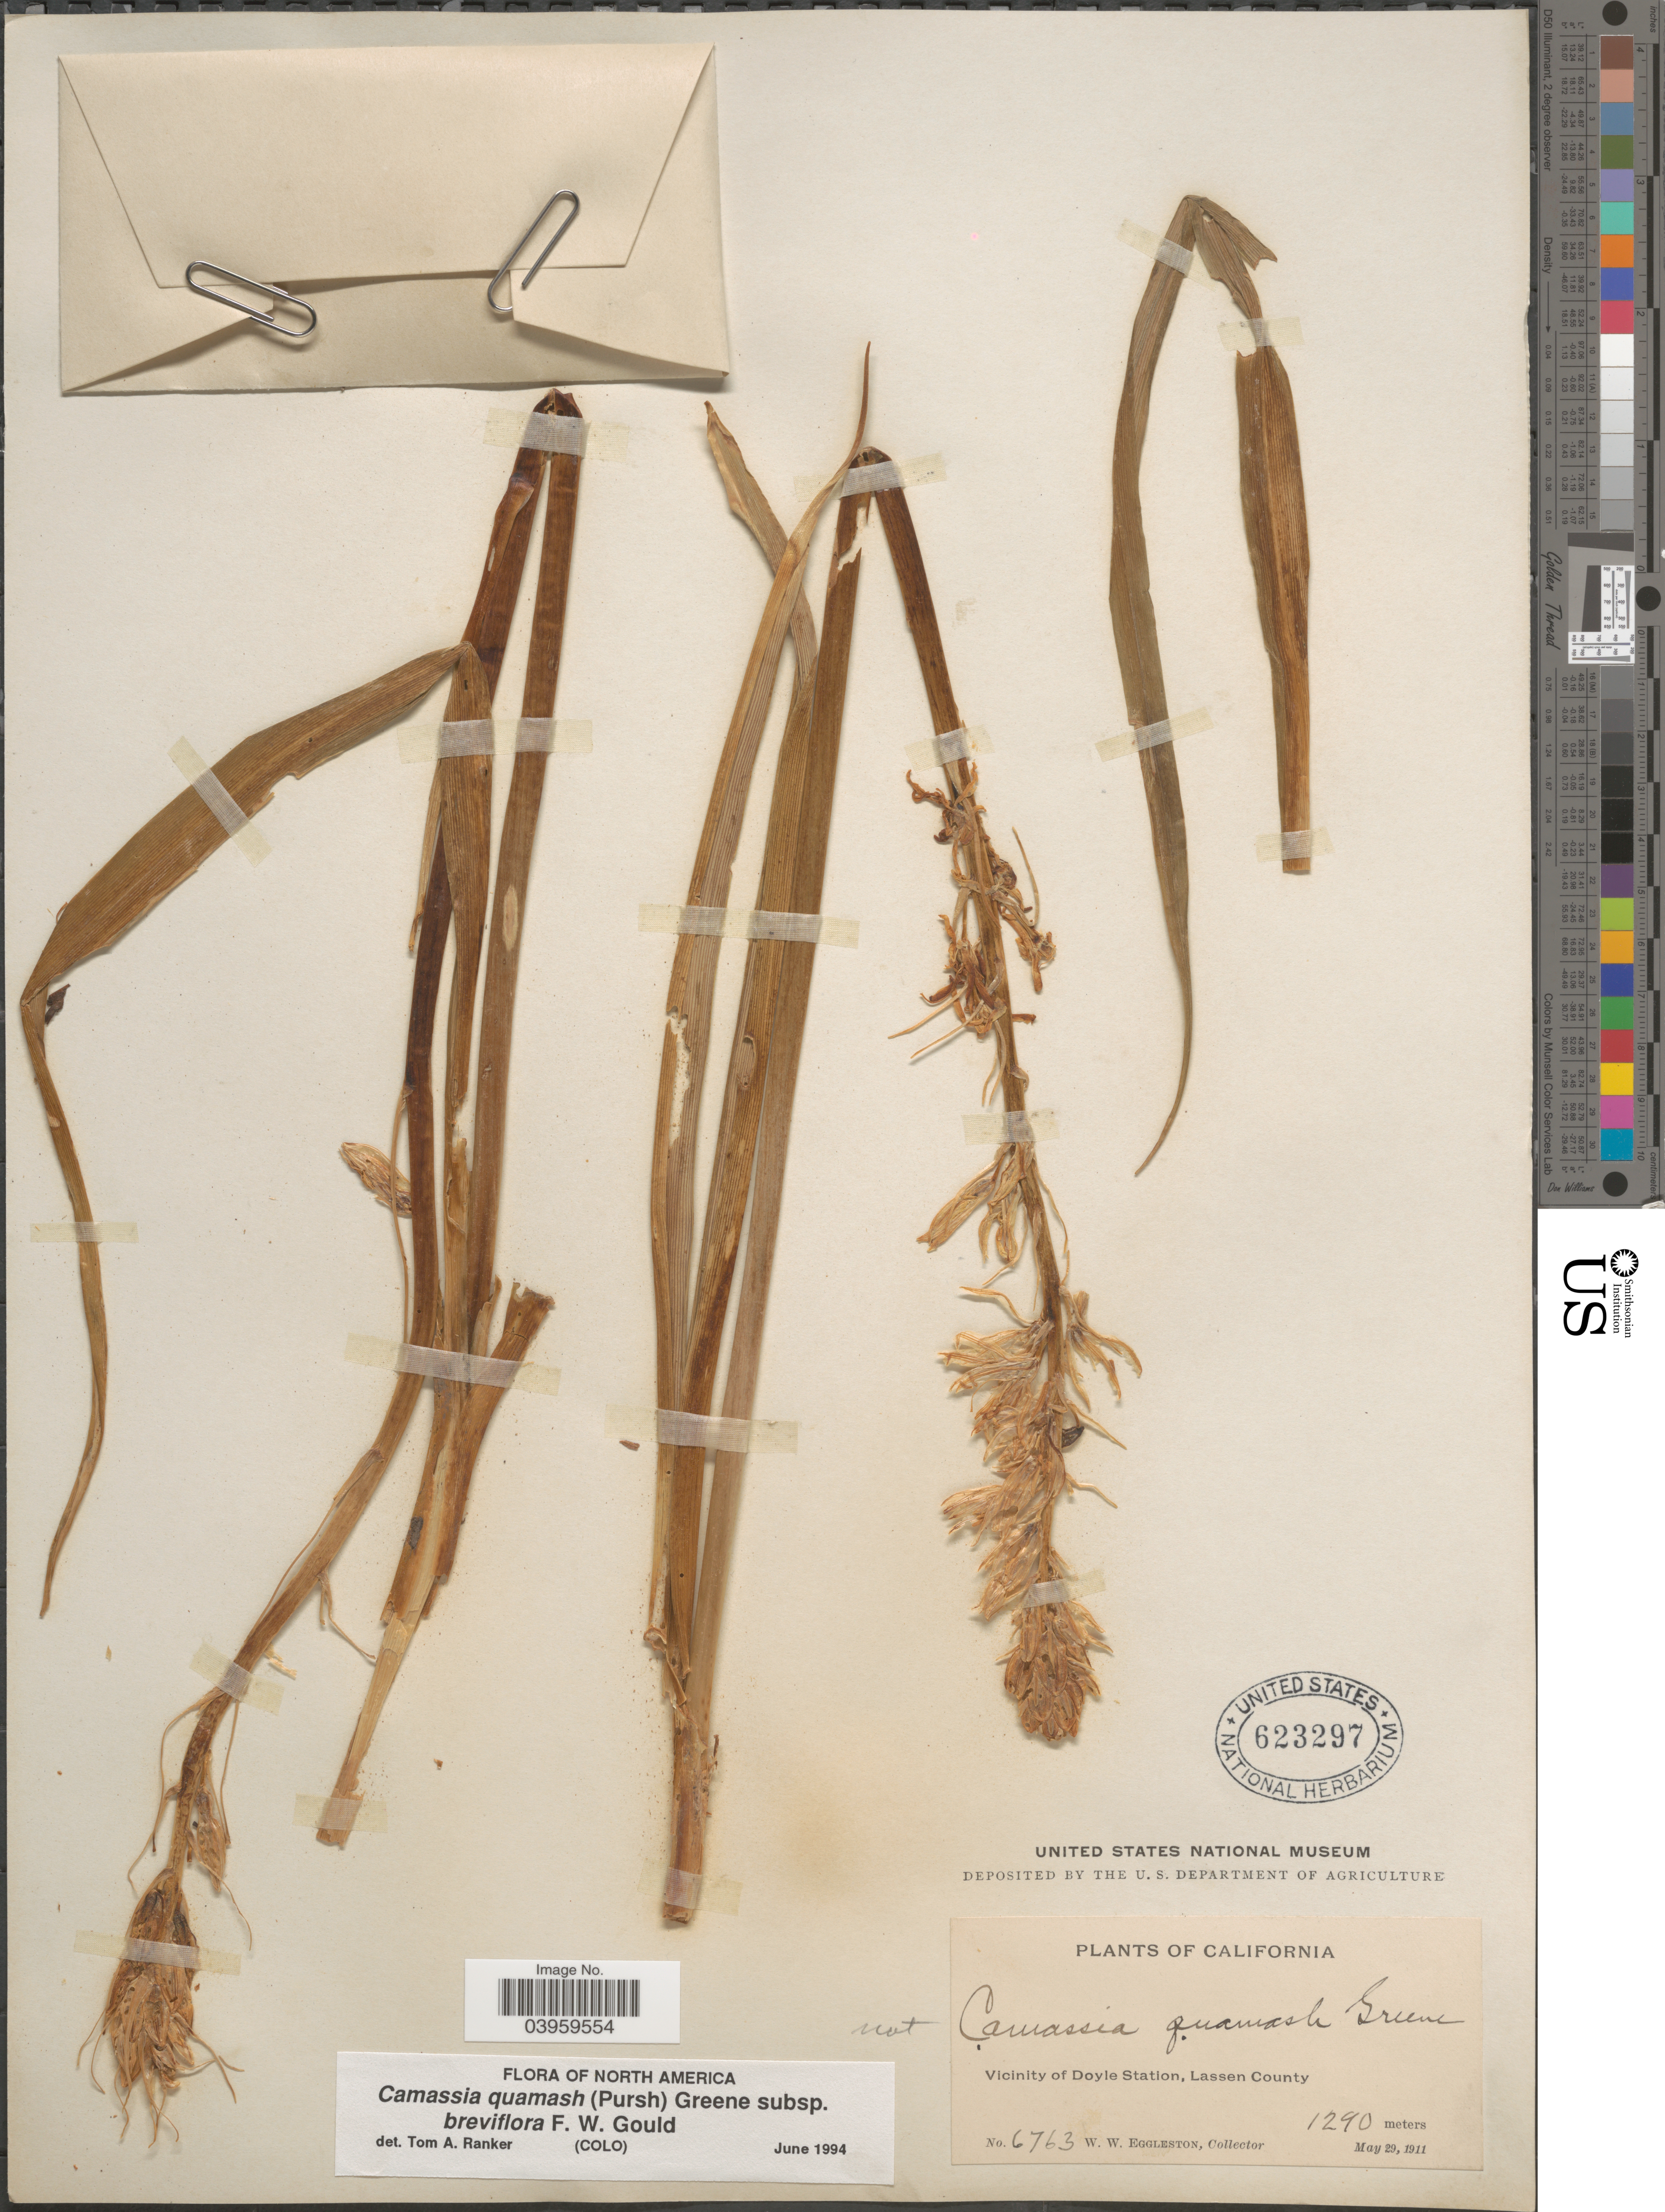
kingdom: Plantae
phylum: Tracheophyta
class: Liliopsida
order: Asparagales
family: Asparagaceae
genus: Camassia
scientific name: Camassia quamash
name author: (Pursh) Greene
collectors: W. W. Eggleston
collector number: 6763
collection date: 1911-05-29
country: United States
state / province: California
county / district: Lassen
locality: Vicinity of Doyle Station, Lassen County.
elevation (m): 1290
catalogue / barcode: US 623297